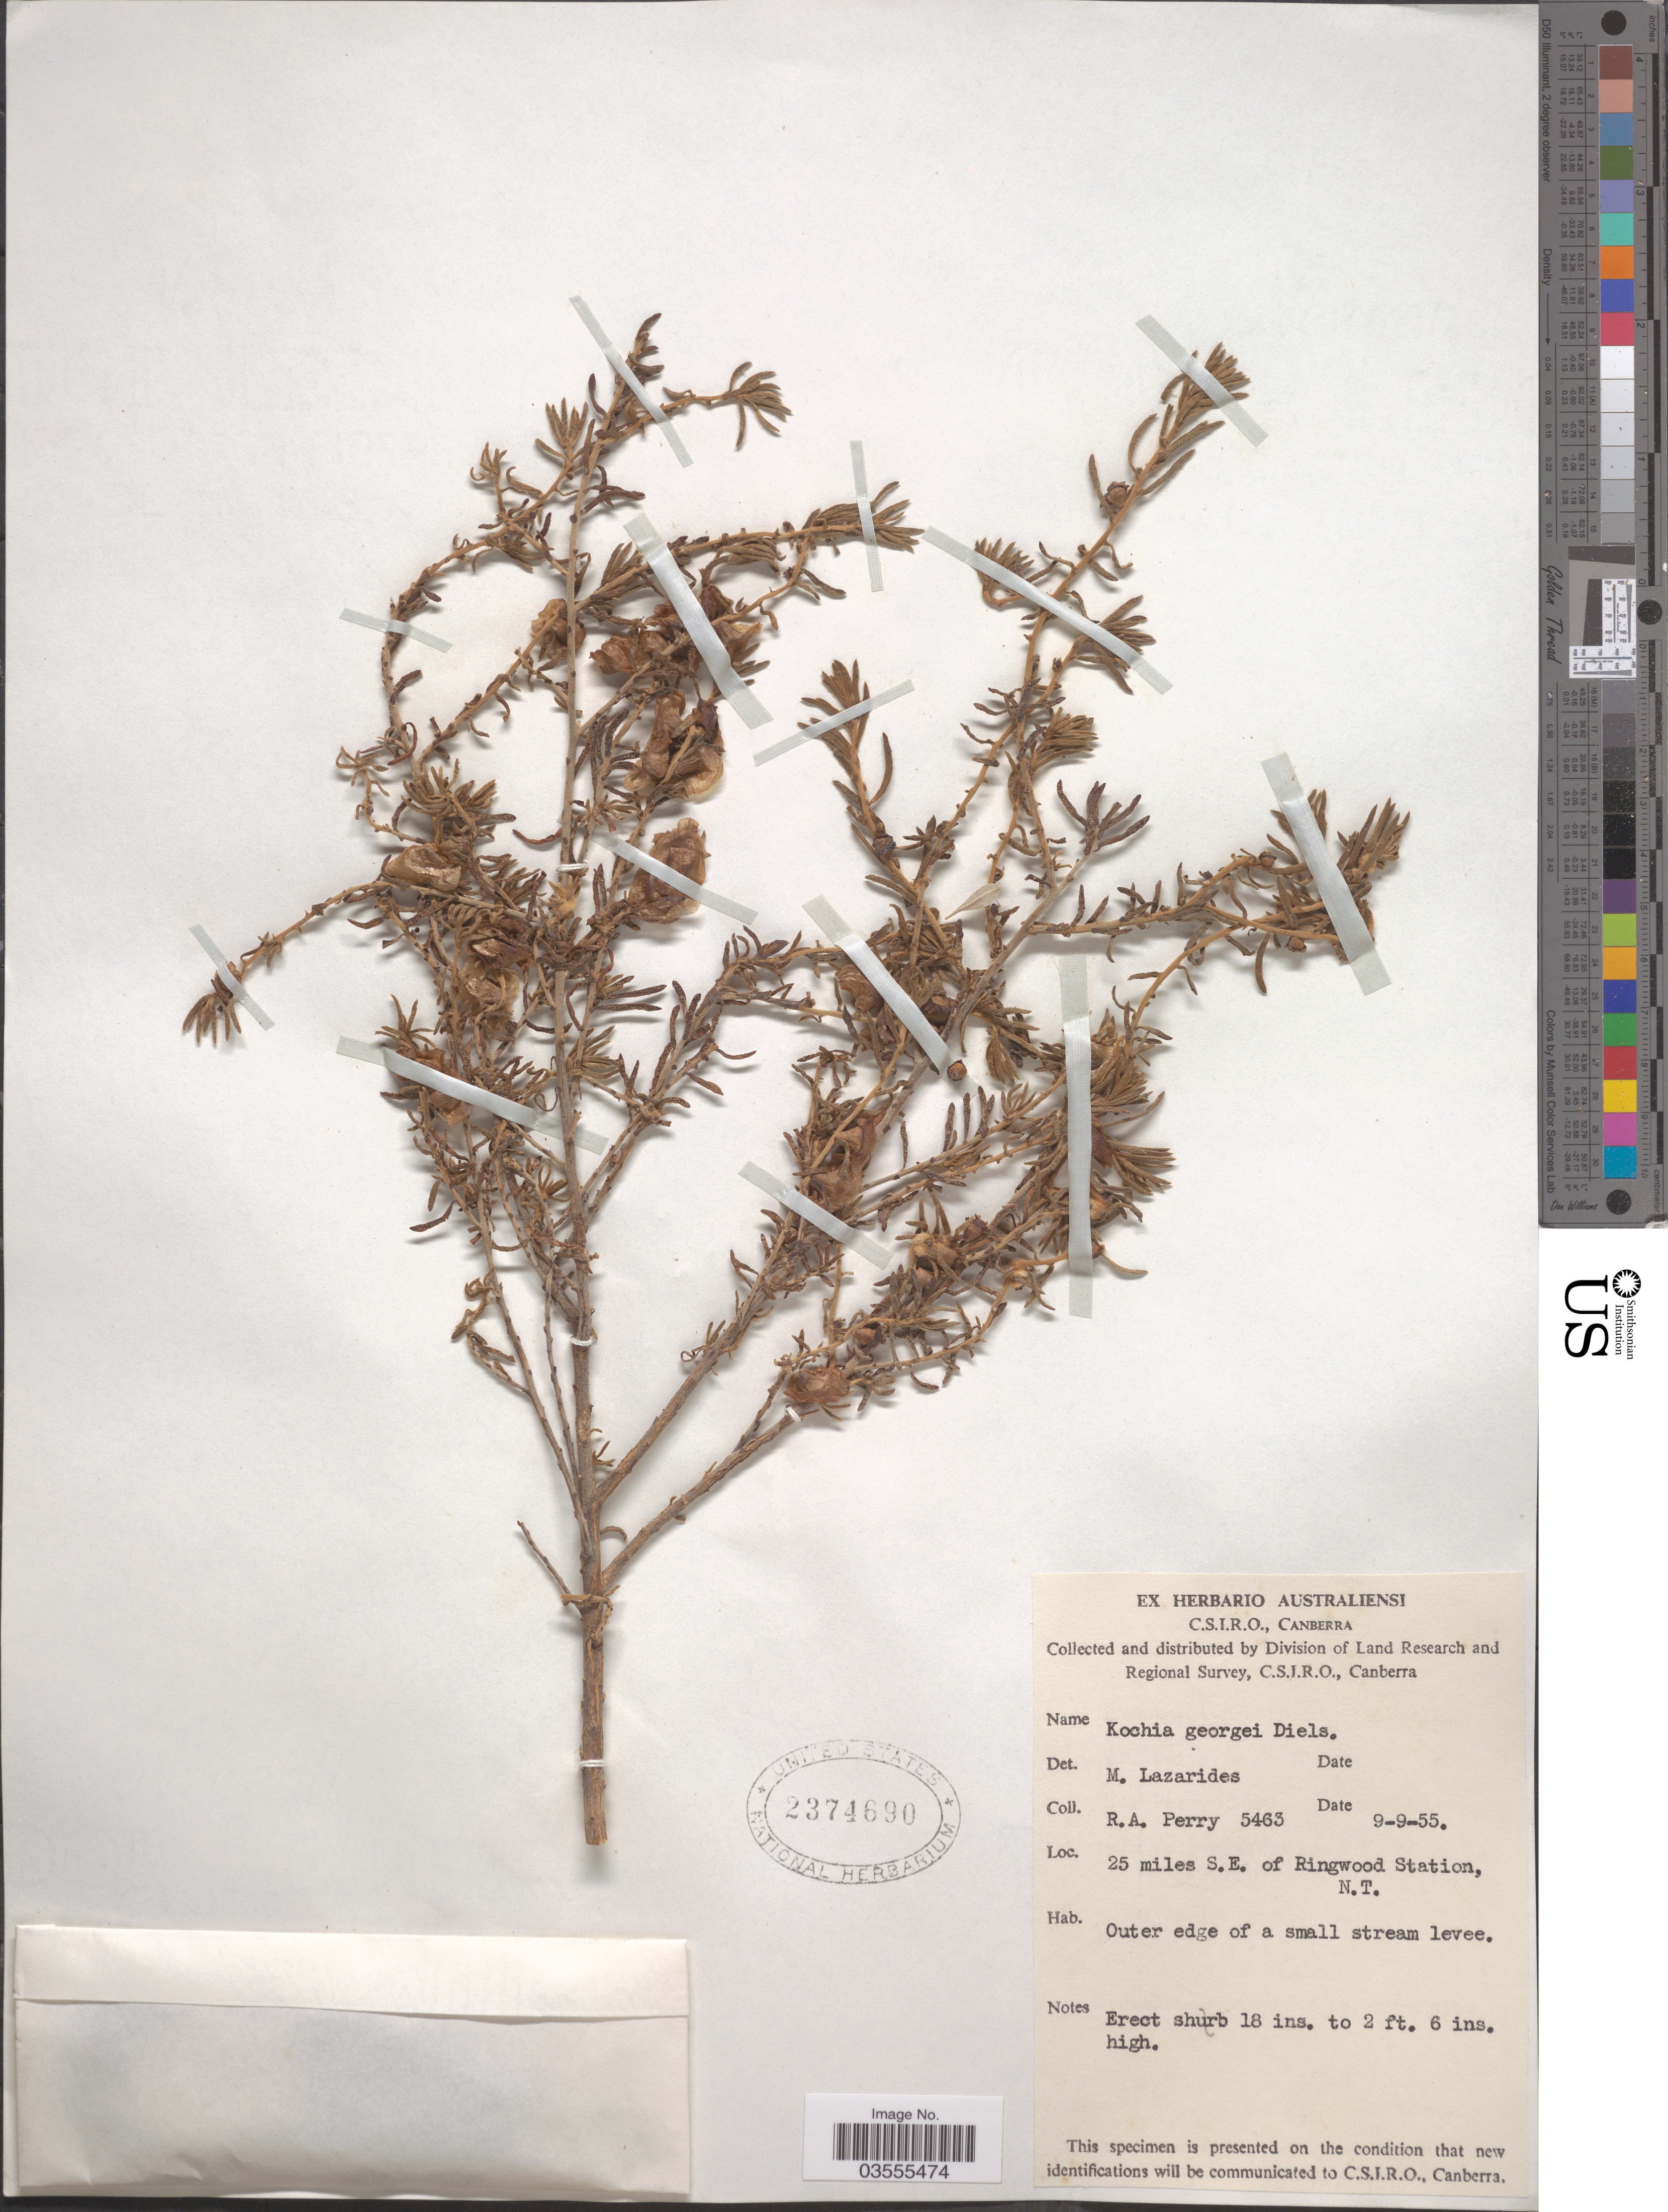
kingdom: Plantae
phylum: Tracheophyta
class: Magnoliopsida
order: Caryophyllales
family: Amaranthaceae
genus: Maireana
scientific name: Maireana georgei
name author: (Diels) Paul G. Wilson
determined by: Wilson, Paul G.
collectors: Perry, R. A.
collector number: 5463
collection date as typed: Transcribed d/m/y: 9/9/55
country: Australia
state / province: Northern Territory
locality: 25 miles S. E. of Ringwood Station.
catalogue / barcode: US 2374690